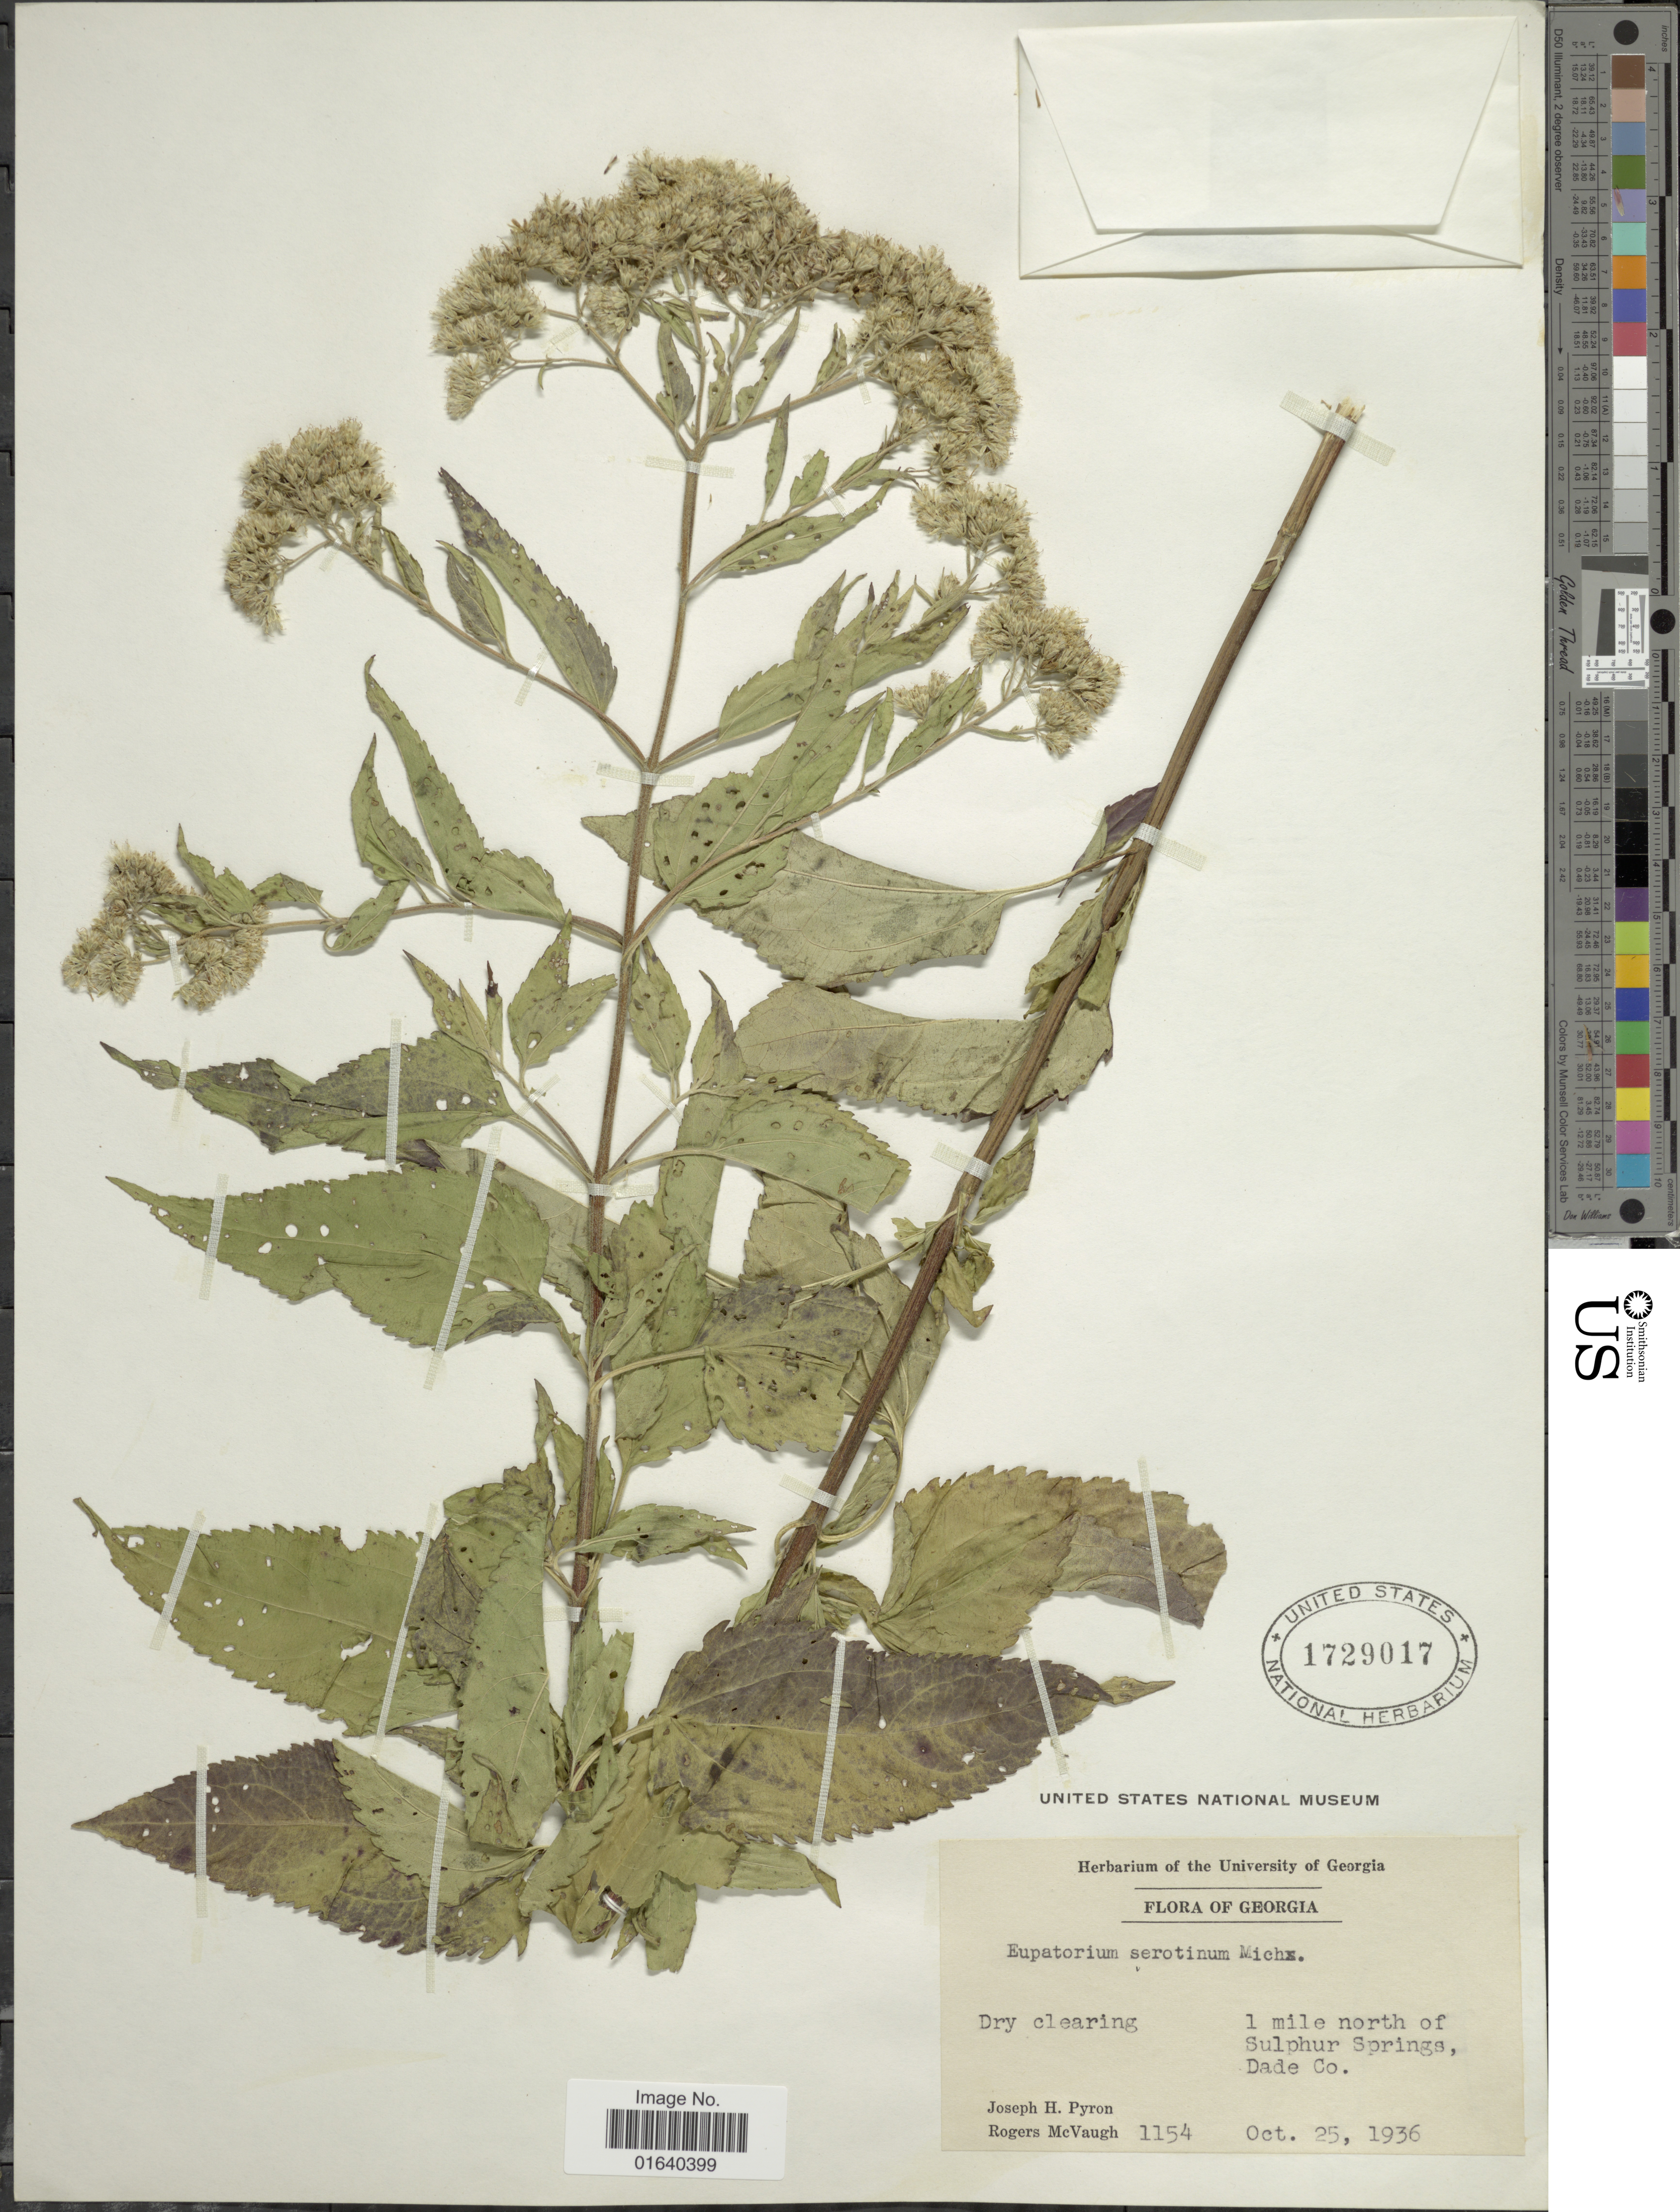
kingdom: Plantae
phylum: Tracheophyta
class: Magnoliopsida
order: Asterales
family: Asteraceae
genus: Eupatorium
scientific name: Eupatorium serotinum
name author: Michx.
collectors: J. H. Pyron & R. McVaugh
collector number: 1154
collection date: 1936-10-25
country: United States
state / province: Georgia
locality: Dry clearing, 1 mile north of Sulphur Springs, Dade co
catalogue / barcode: US 1729017